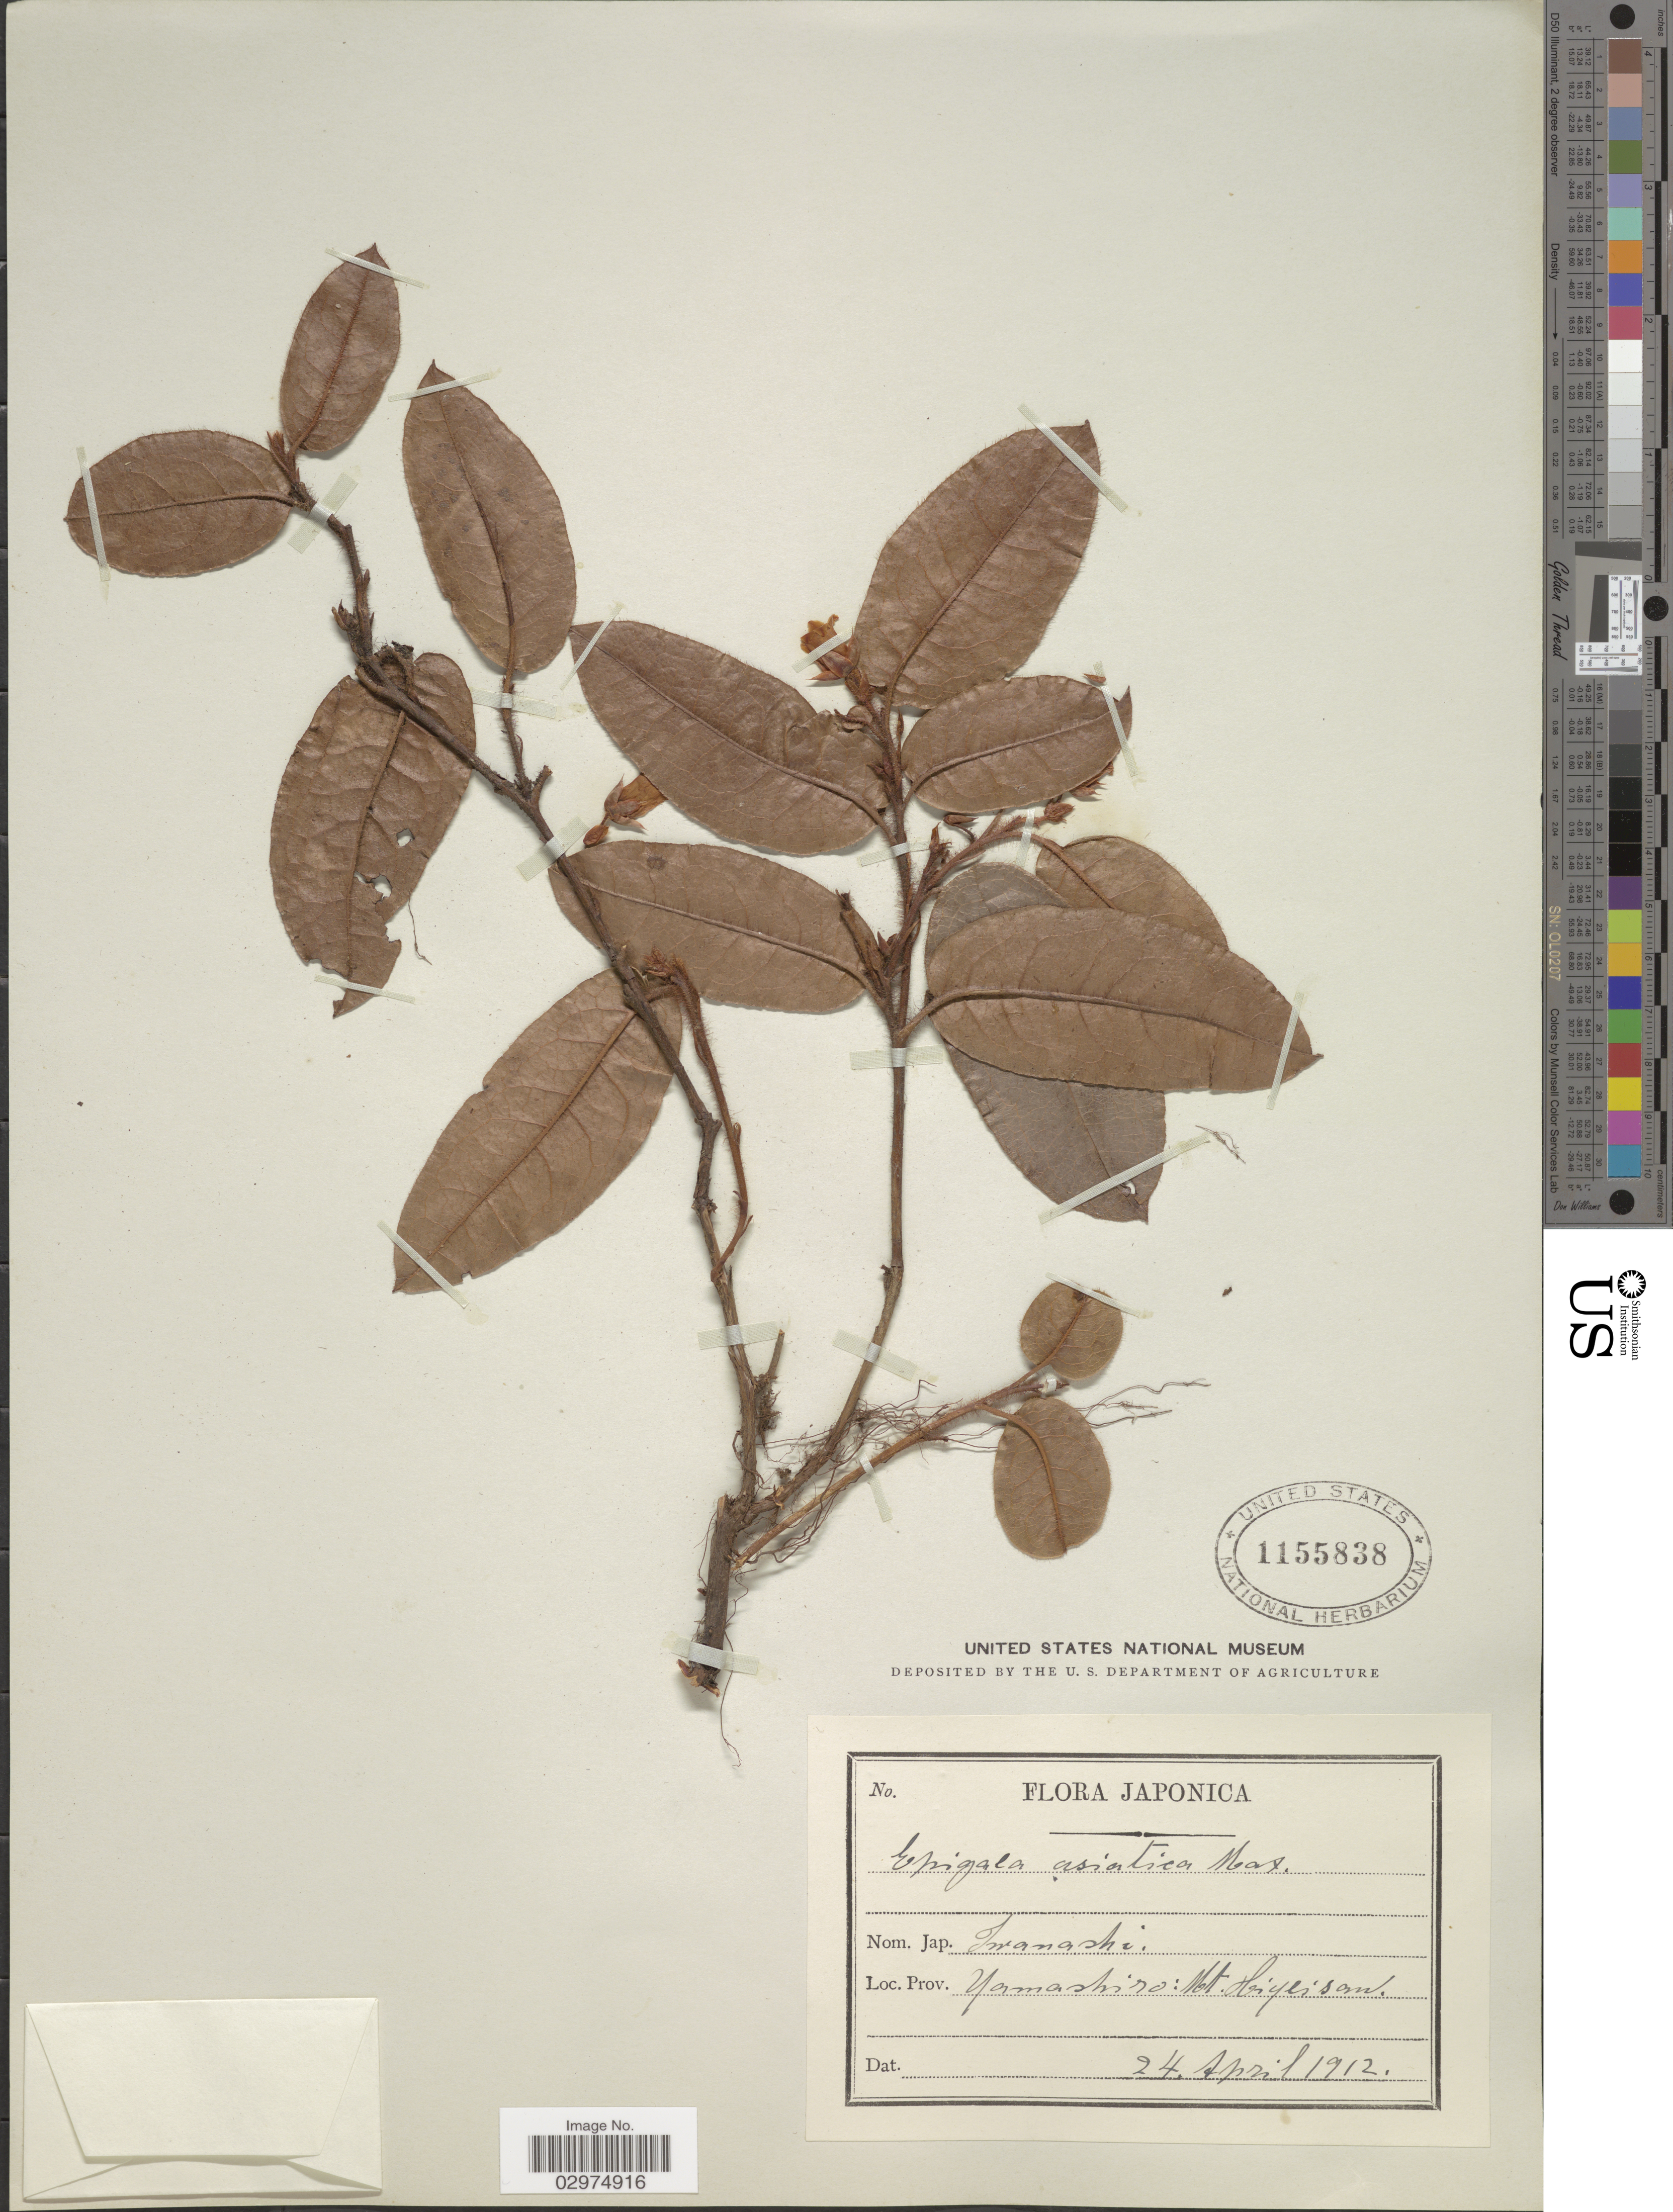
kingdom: Plantae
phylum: Tracheophyta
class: Magnoliopsida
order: Ericales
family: Ericaceae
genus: Epigaea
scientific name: Epigaea asiatiea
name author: Maxim.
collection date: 1912-04-24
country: Japan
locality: Yamashiro: Mt. Hiyeisan.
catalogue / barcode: US 1155838